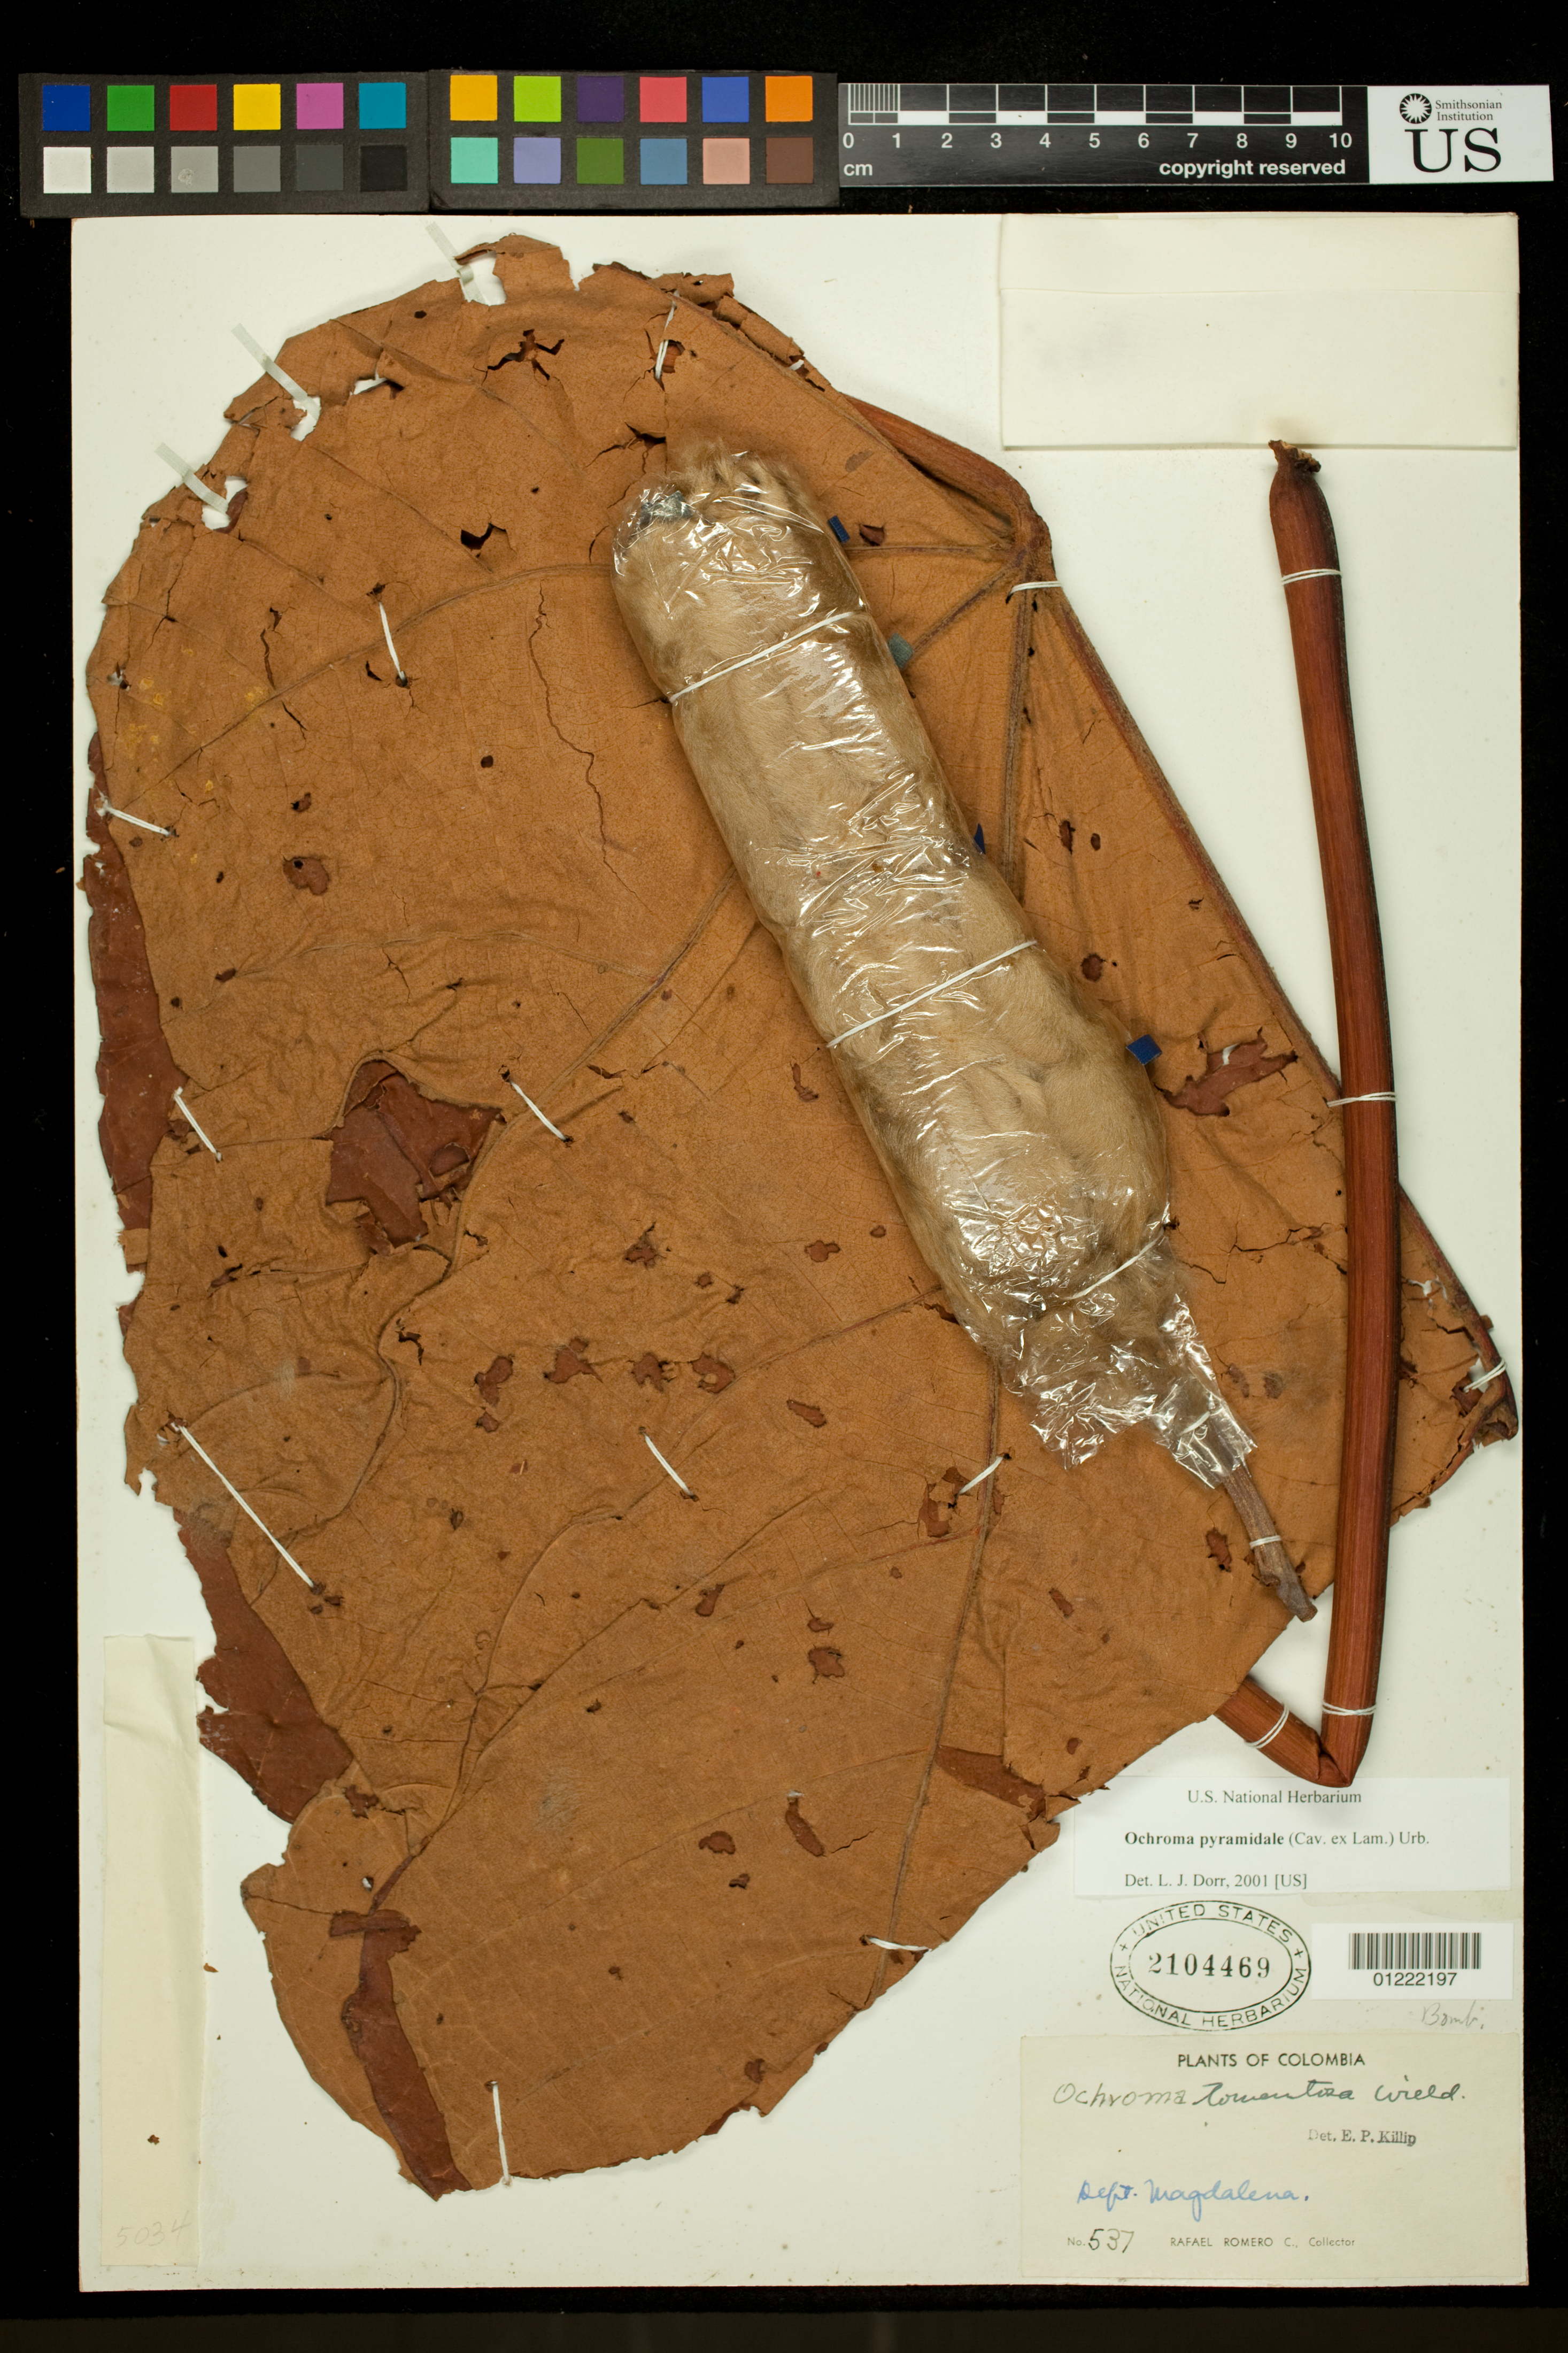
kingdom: Plantae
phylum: Tracheophyta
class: Magnoliopsida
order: Malvales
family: Malvaceae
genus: Ochroma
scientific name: Ochroma pyramidale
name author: (Cav. ex Lam.) Urb.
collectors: R. Romero Castañeda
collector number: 537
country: Colombia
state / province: Magdalena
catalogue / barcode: US 2104469